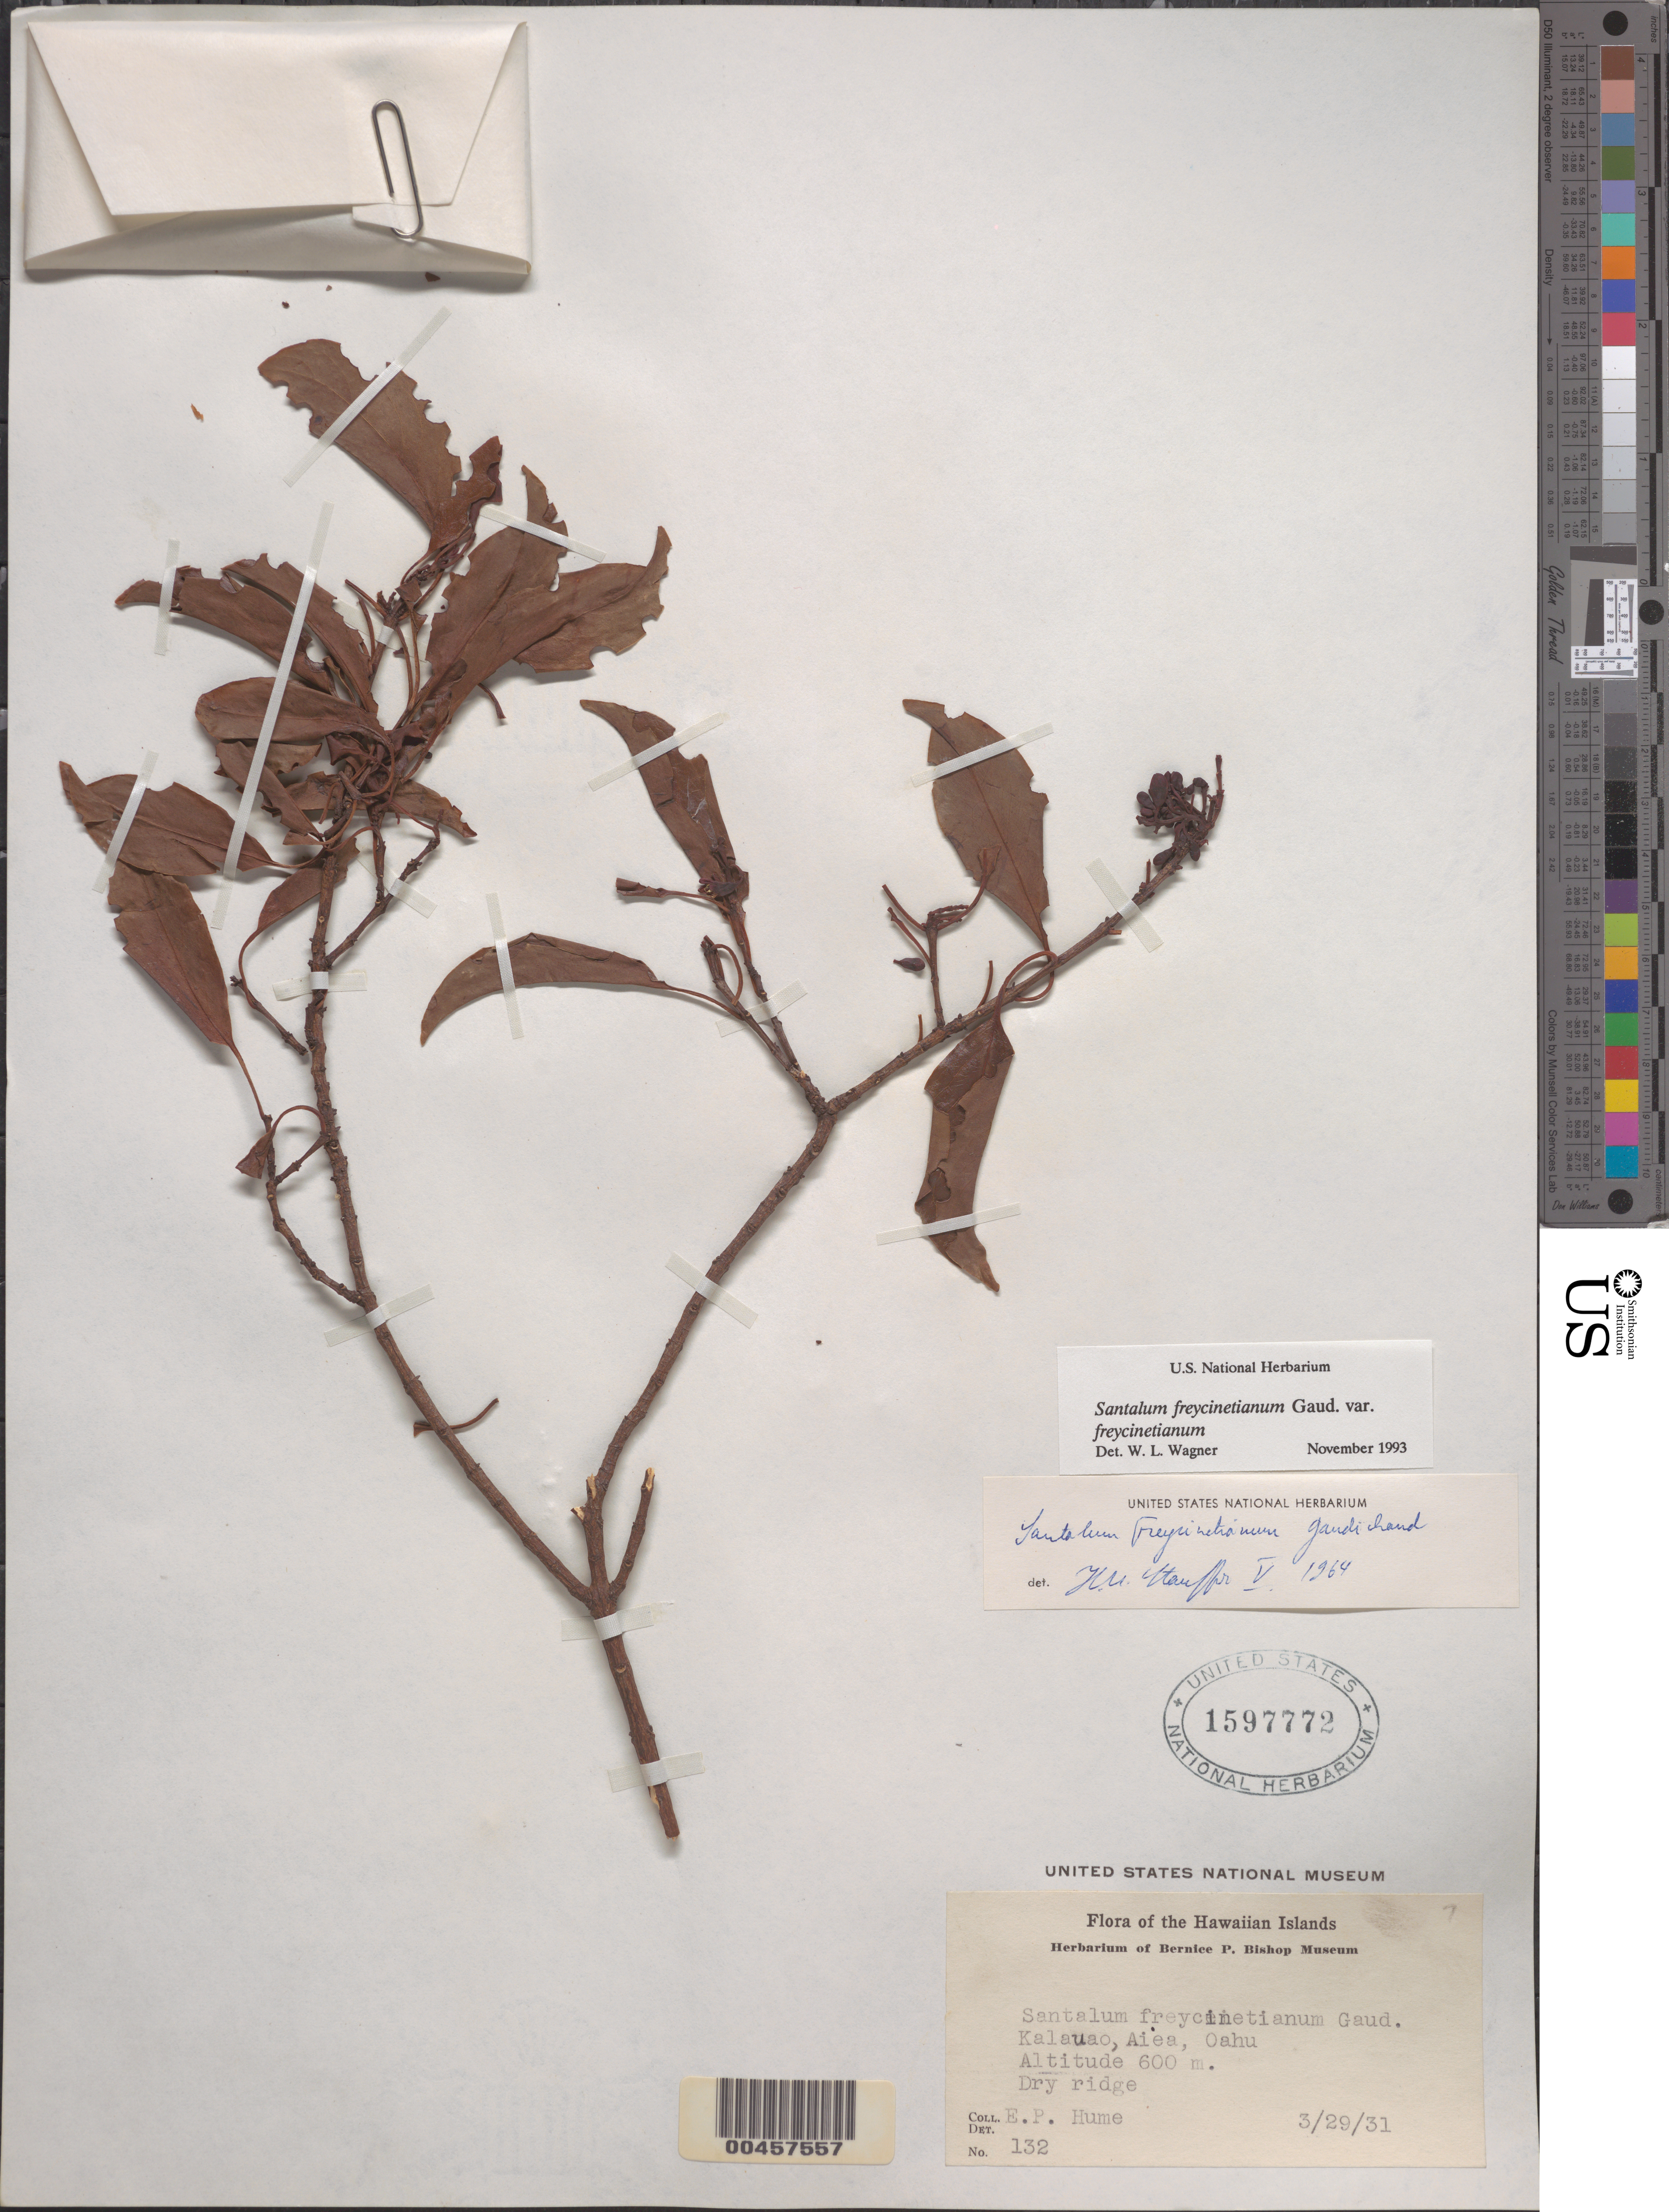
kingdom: Plantae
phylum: Tracheophyta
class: Magnoliopsida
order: Santalales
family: Santalaceae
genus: Santalum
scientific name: Santalum freycinetianum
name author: Gaudich.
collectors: E. Hume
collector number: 132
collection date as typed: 29 Mar 1931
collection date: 1931-03-29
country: United States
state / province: Hawaii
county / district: Honolulu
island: Oahu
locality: Kalauao, Aiea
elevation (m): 600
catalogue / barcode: US 1597772